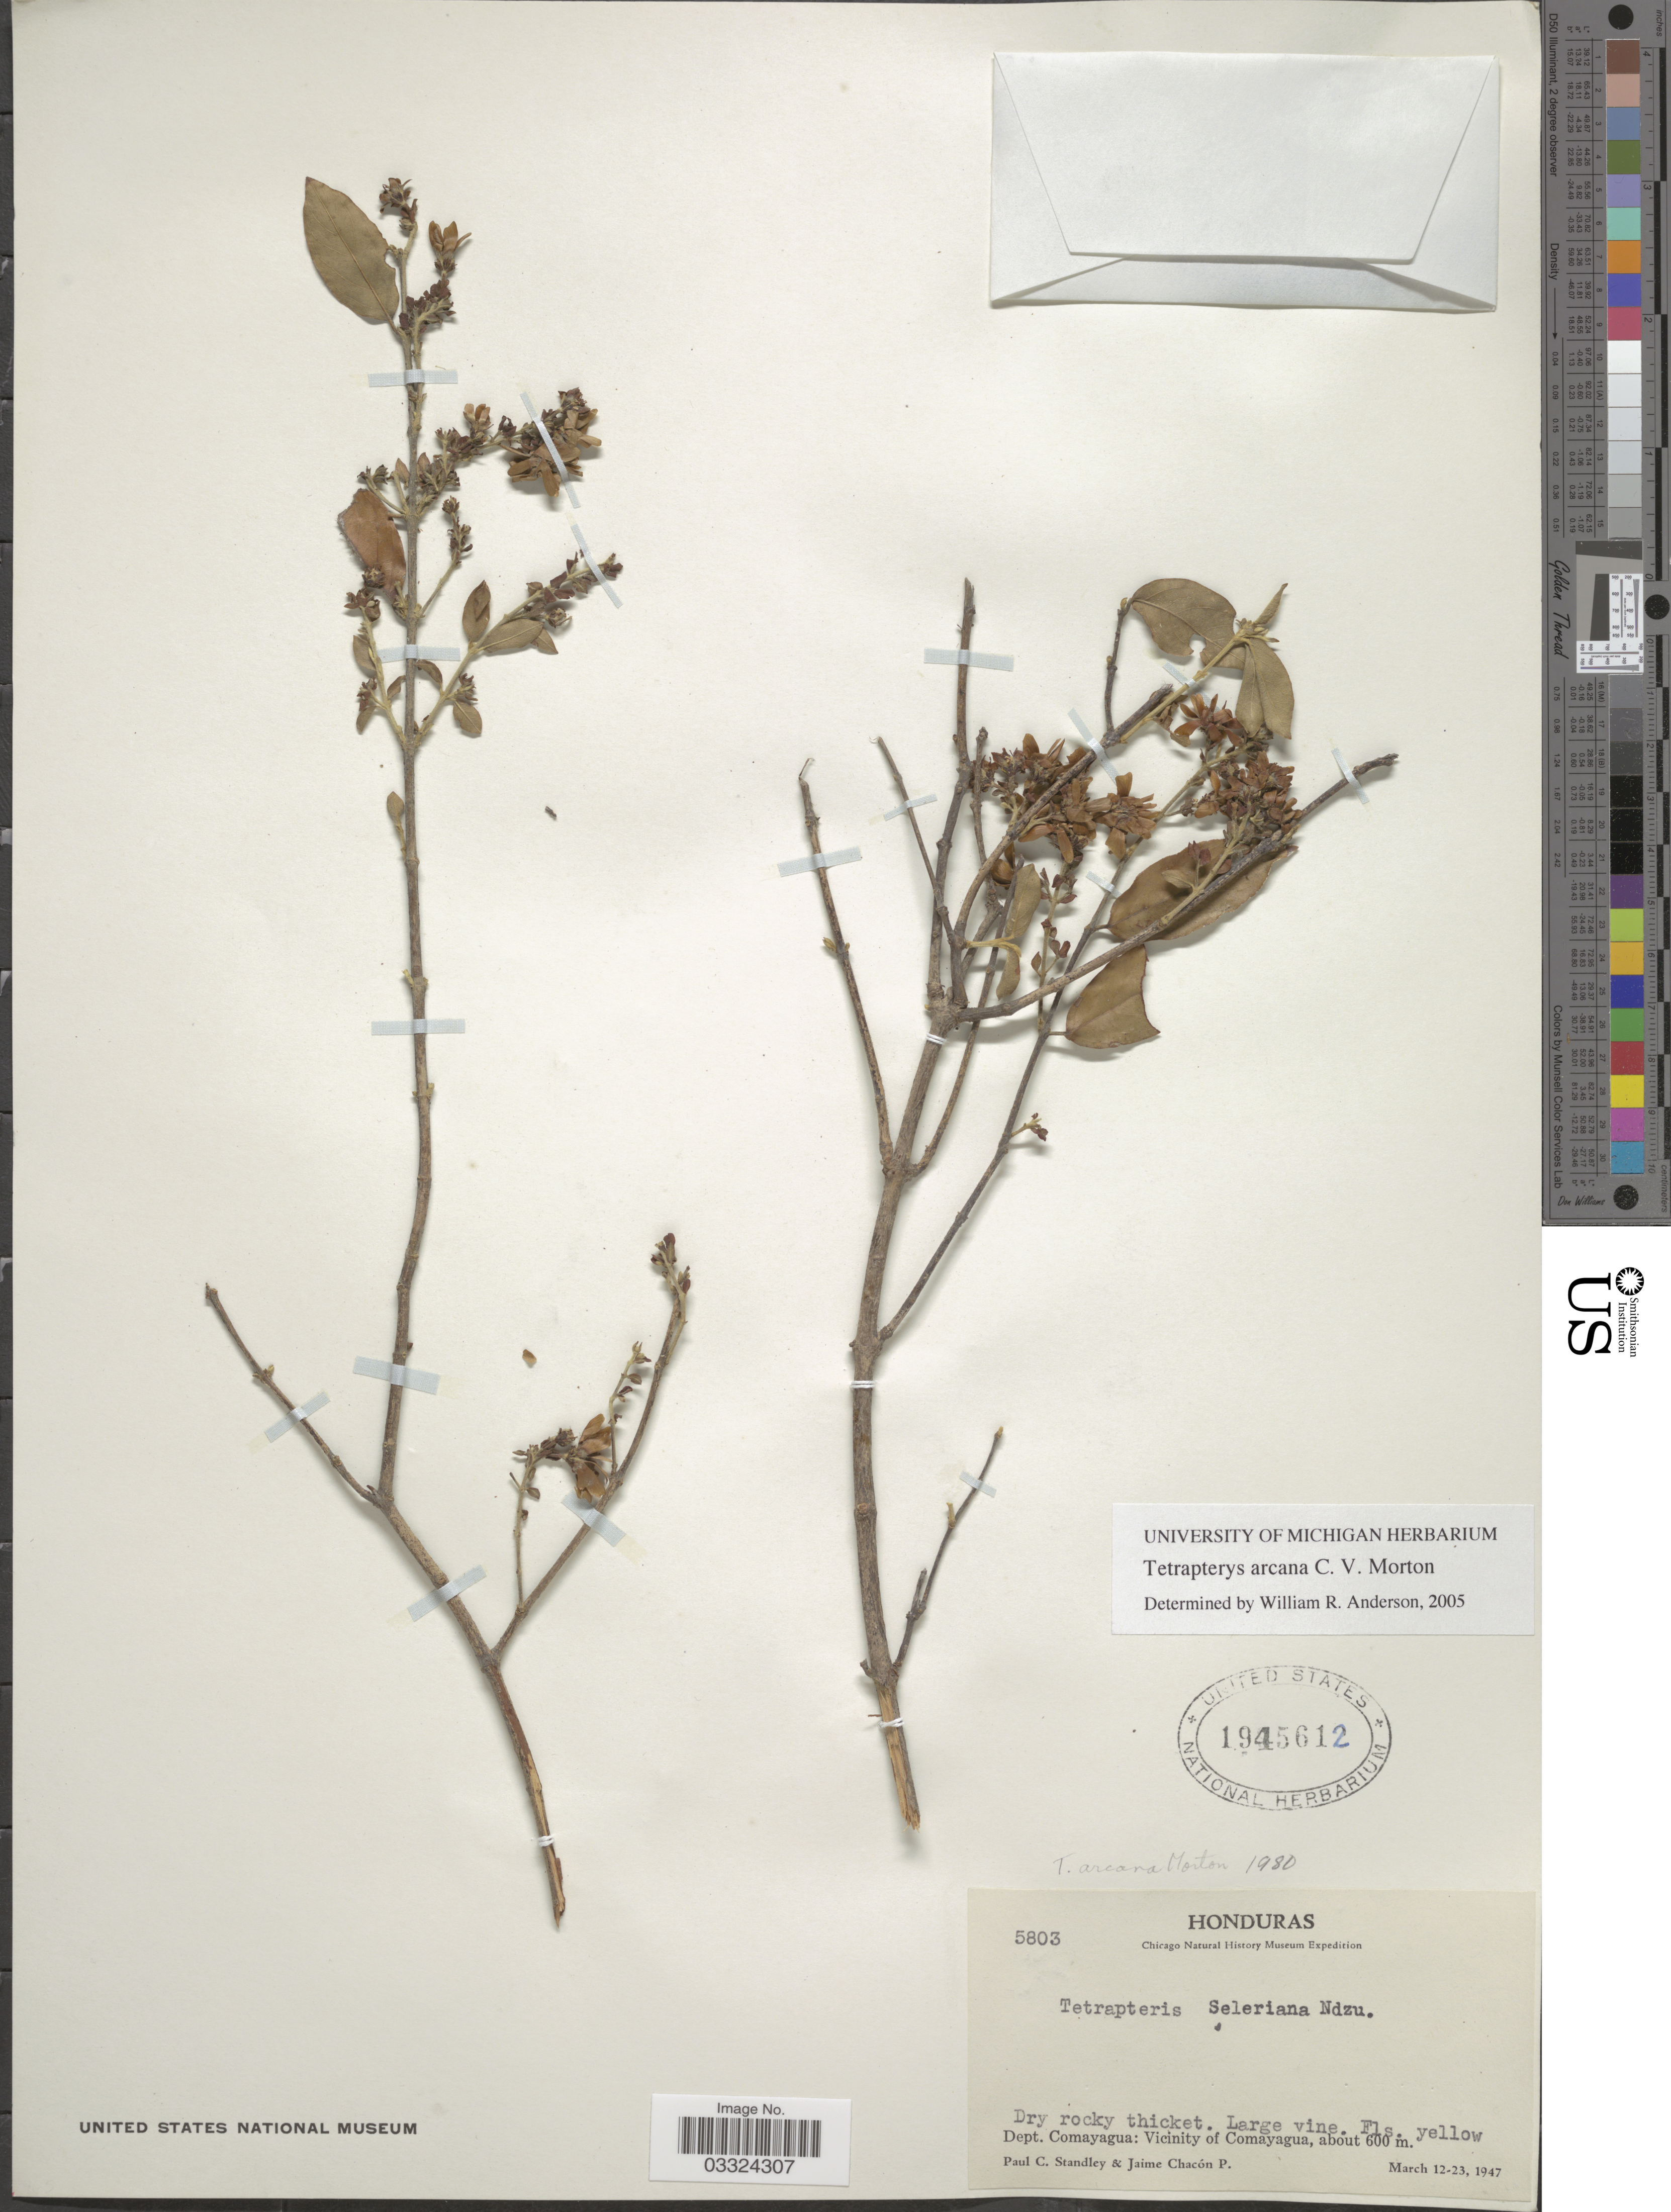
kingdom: Plantae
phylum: Tracheophyta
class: Magnoliopsida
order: Malpighiales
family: Malpighiaceae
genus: Glicophyllum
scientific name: Glicophyllum mortonianum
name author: A. Pool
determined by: Pool, A., (MO), Missouri Botanical Garden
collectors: P. C. Standley & J. Chacon P.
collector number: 5803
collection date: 1947-03-12/1947-03-23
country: Honduras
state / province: Comayagua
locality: Dept. Comayagua: Vicinity of Comayagua.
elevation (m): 600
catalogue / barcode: US 1945612